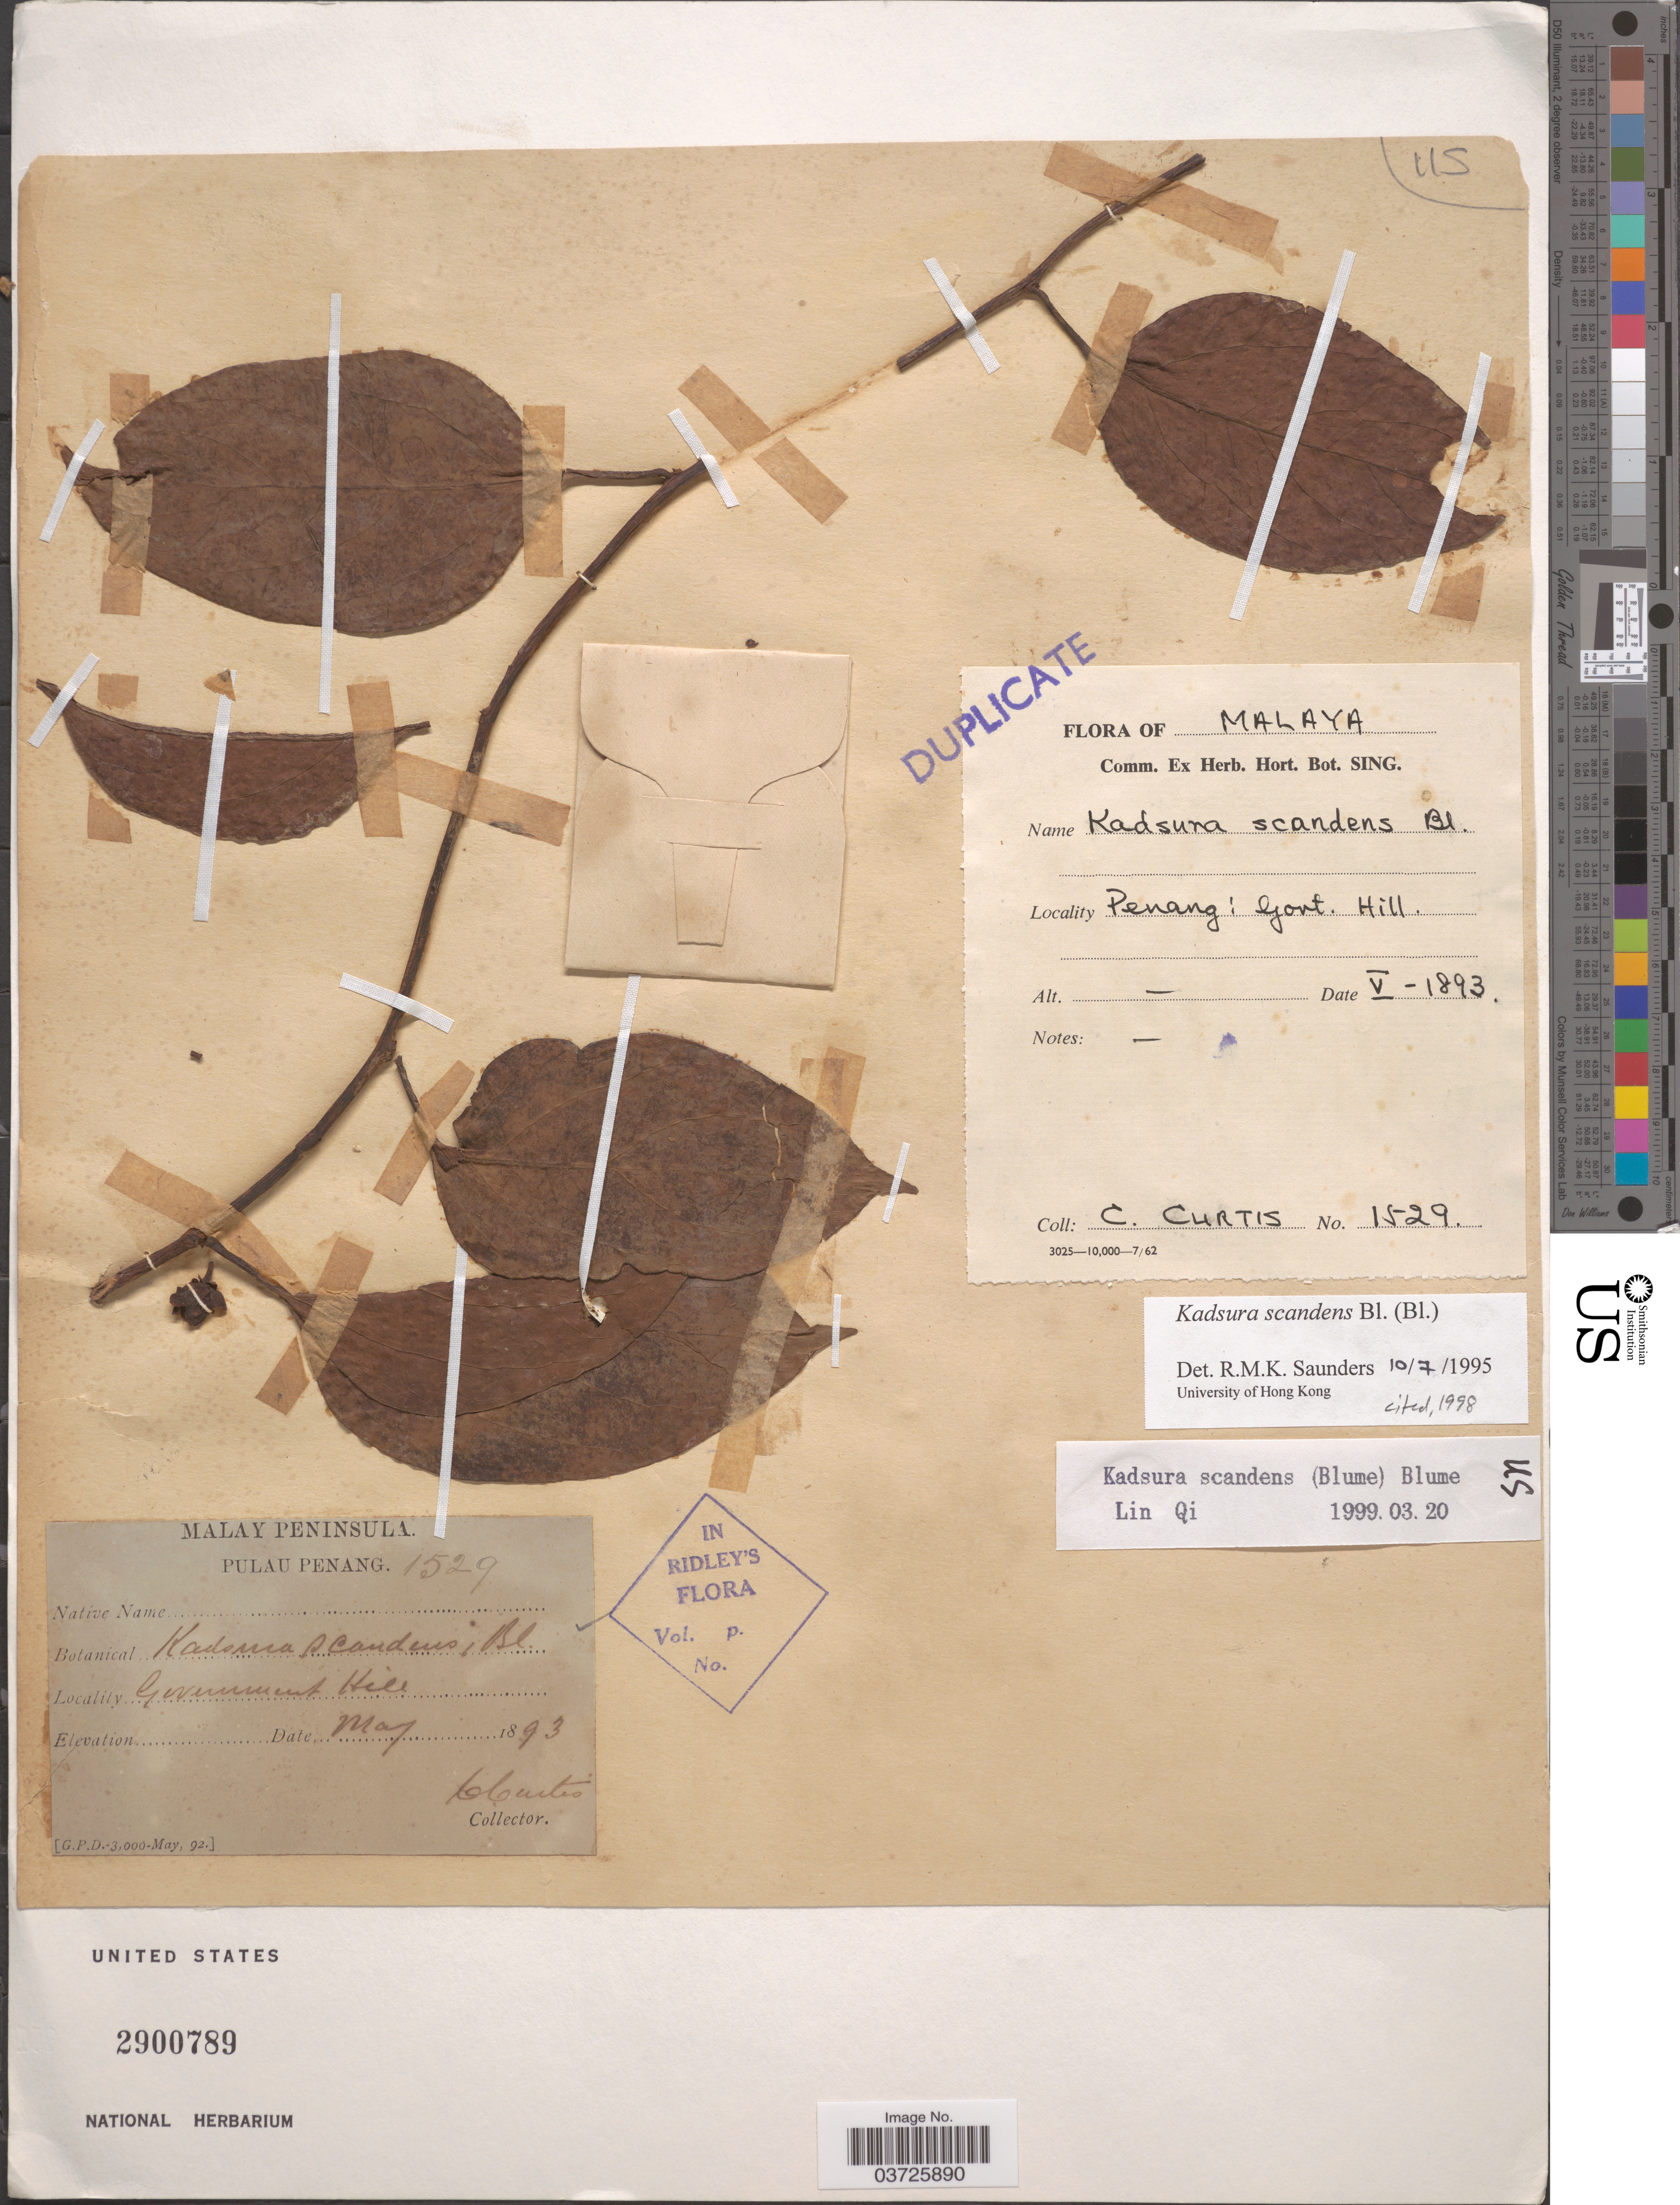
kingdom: Plantae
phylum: Tracheophyta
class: Magnoliopsida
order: Austrobaileyales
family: Schisandraceae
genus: Kadsura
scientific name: Kadsura scandens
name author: (Blume) Blume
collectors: C. Curtis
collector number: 1529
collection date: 1893-05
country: Malaysia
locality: Malay Peninsula. Pulau Penang. Government Hill.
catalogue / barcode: US 2900789